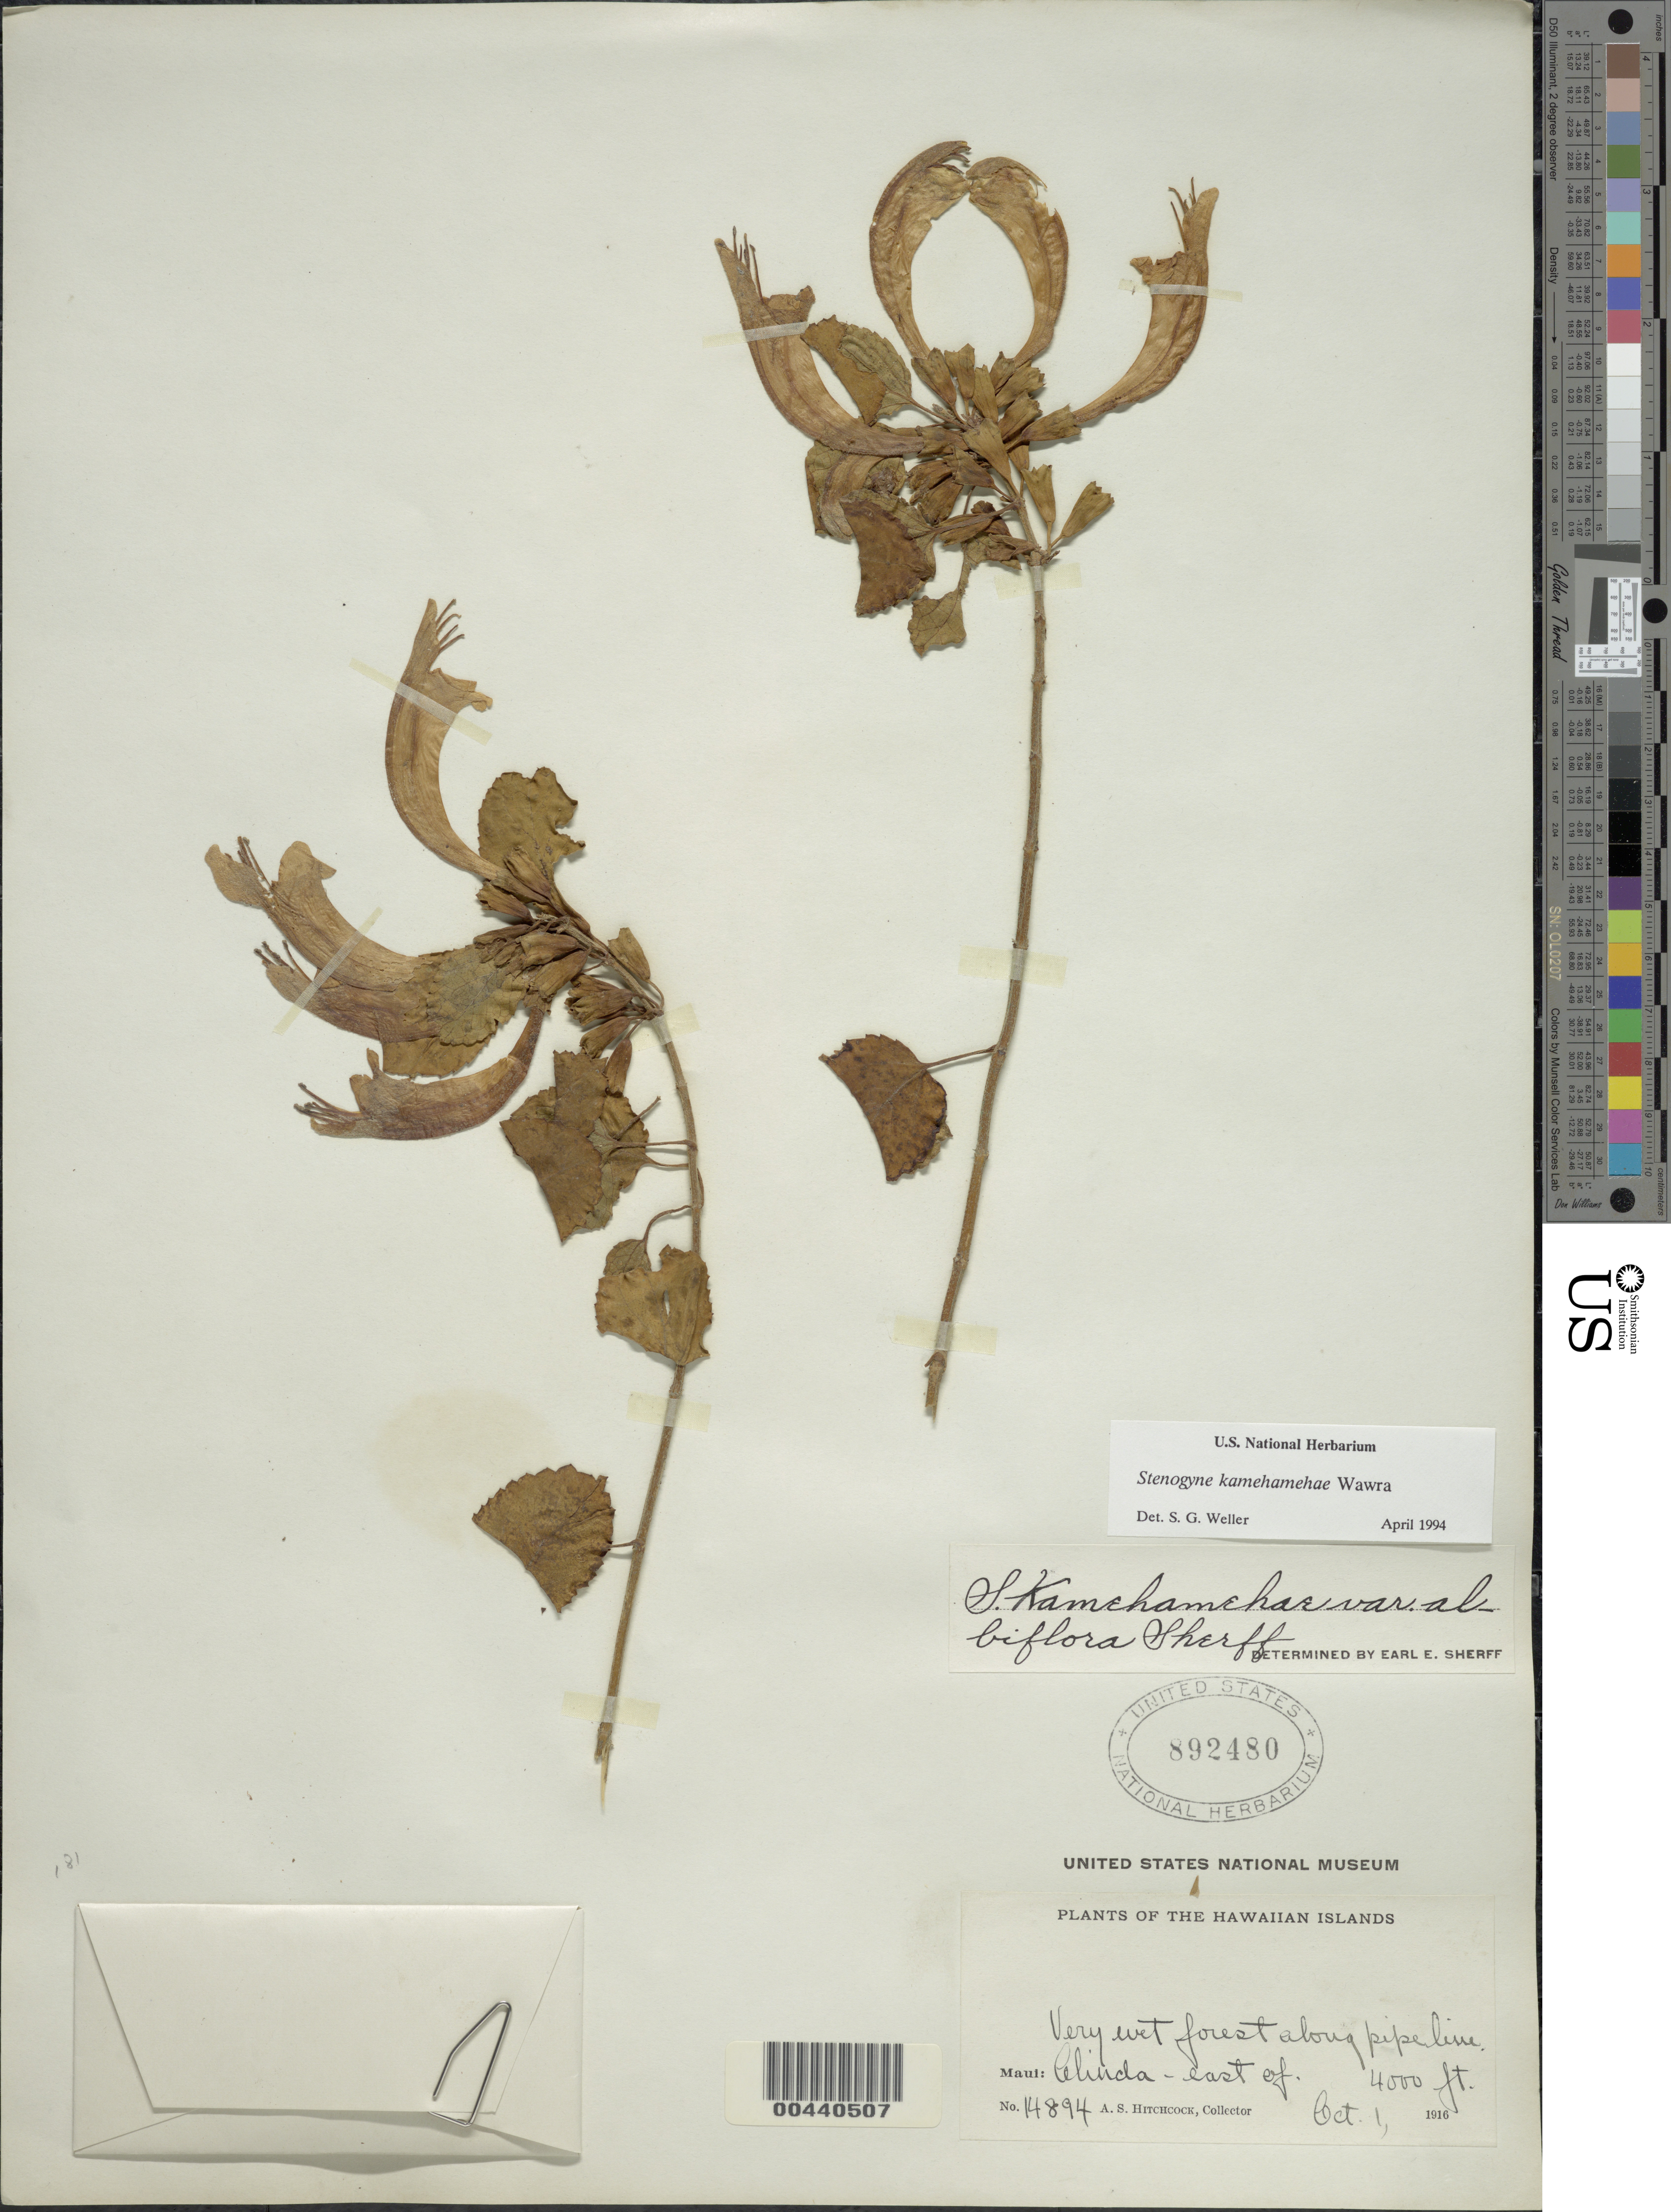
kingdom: Plantae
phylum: Tracheophyta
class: Magnoliopsida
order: Lamiales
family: Lamiaceae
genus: Stenogyne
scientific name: Stenogyne kamehamehae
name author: Wawra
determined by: Weller, Stephen G., (UNITED STATES)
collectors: A. S. Hitchcock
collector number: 14894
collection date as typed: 1 Oct 1916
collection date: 1916-10-01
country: United States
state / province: Hawaii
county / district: Maui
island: Maui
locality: Olinda - east of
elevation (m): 1219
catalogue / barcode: US 892480